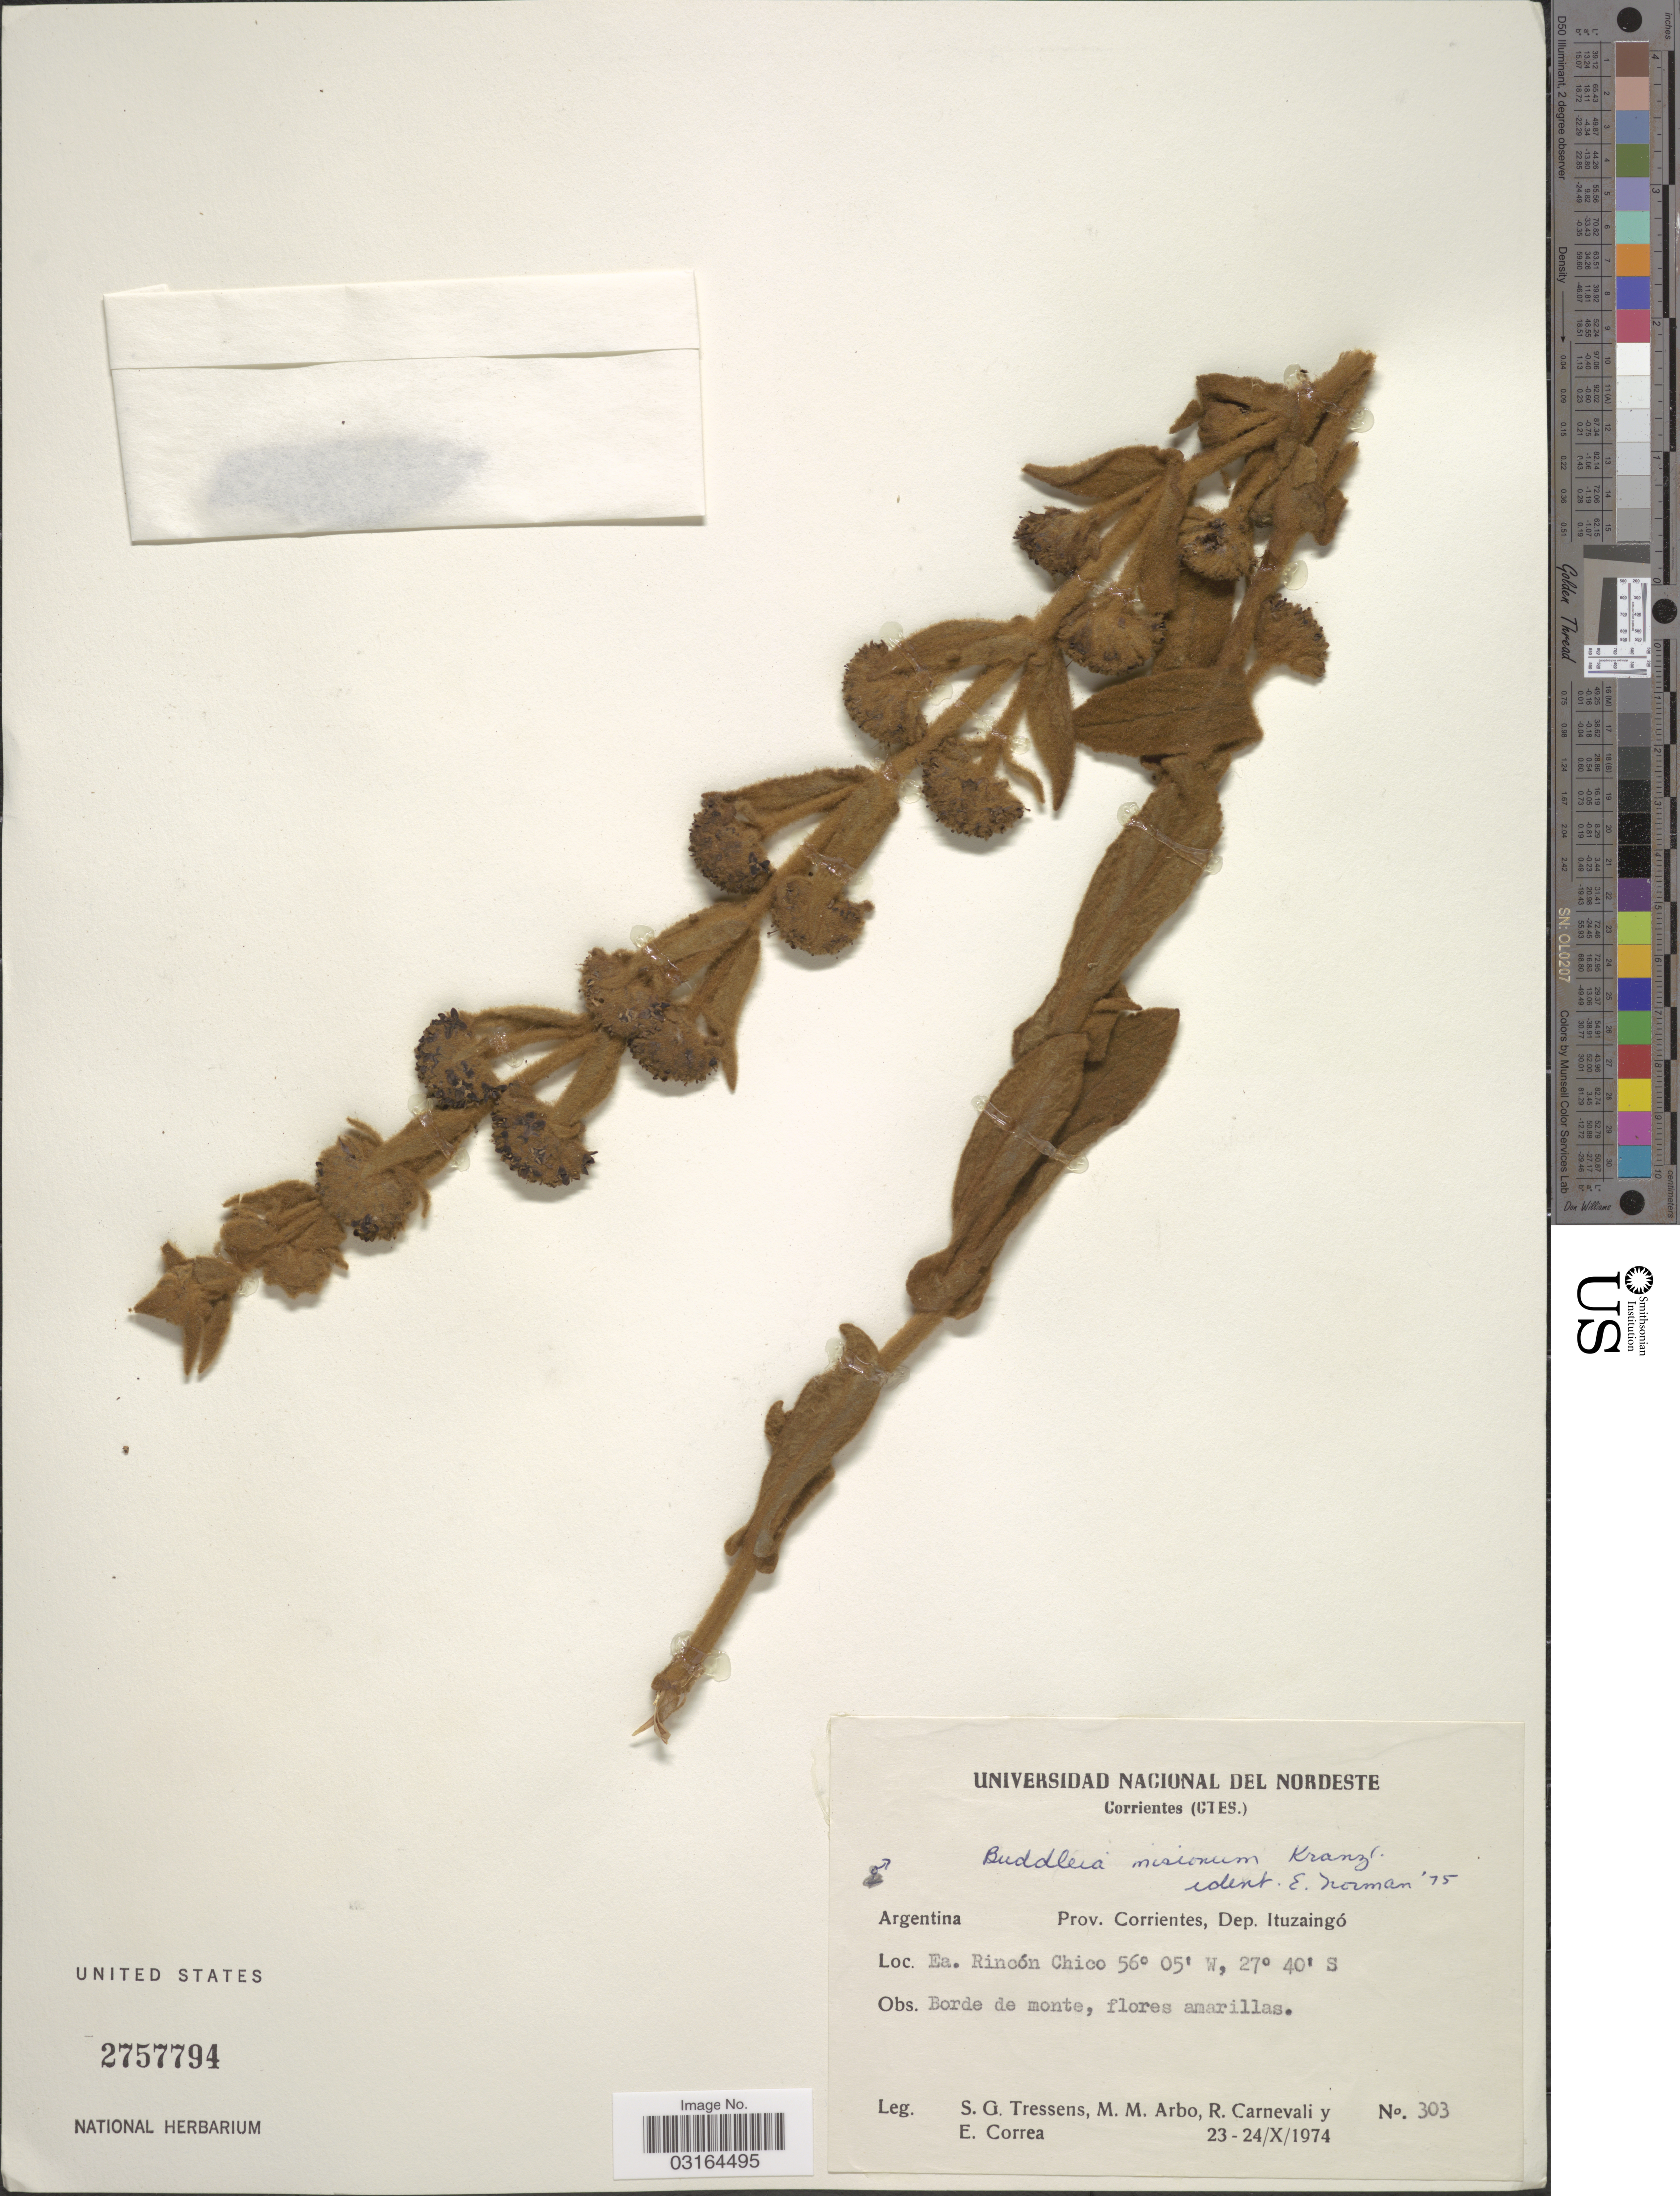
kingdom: Plantae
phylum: Tracheophyta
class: Magnoliopsida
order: Lamiales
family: Scrophulariaceae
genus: Buddleja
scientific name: Buddleja misionum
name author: Kraenzl.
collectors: S. Tressens, M. M. Arbo, R. Carnevali & E. Correa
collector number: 303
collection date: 1974-10-23/1974-10-24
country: Argentina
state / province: Corrientes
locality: Prov. Corrientes, Dep. Ituzaingó. Ea. Rincón Chico.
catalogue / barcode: US 2757794